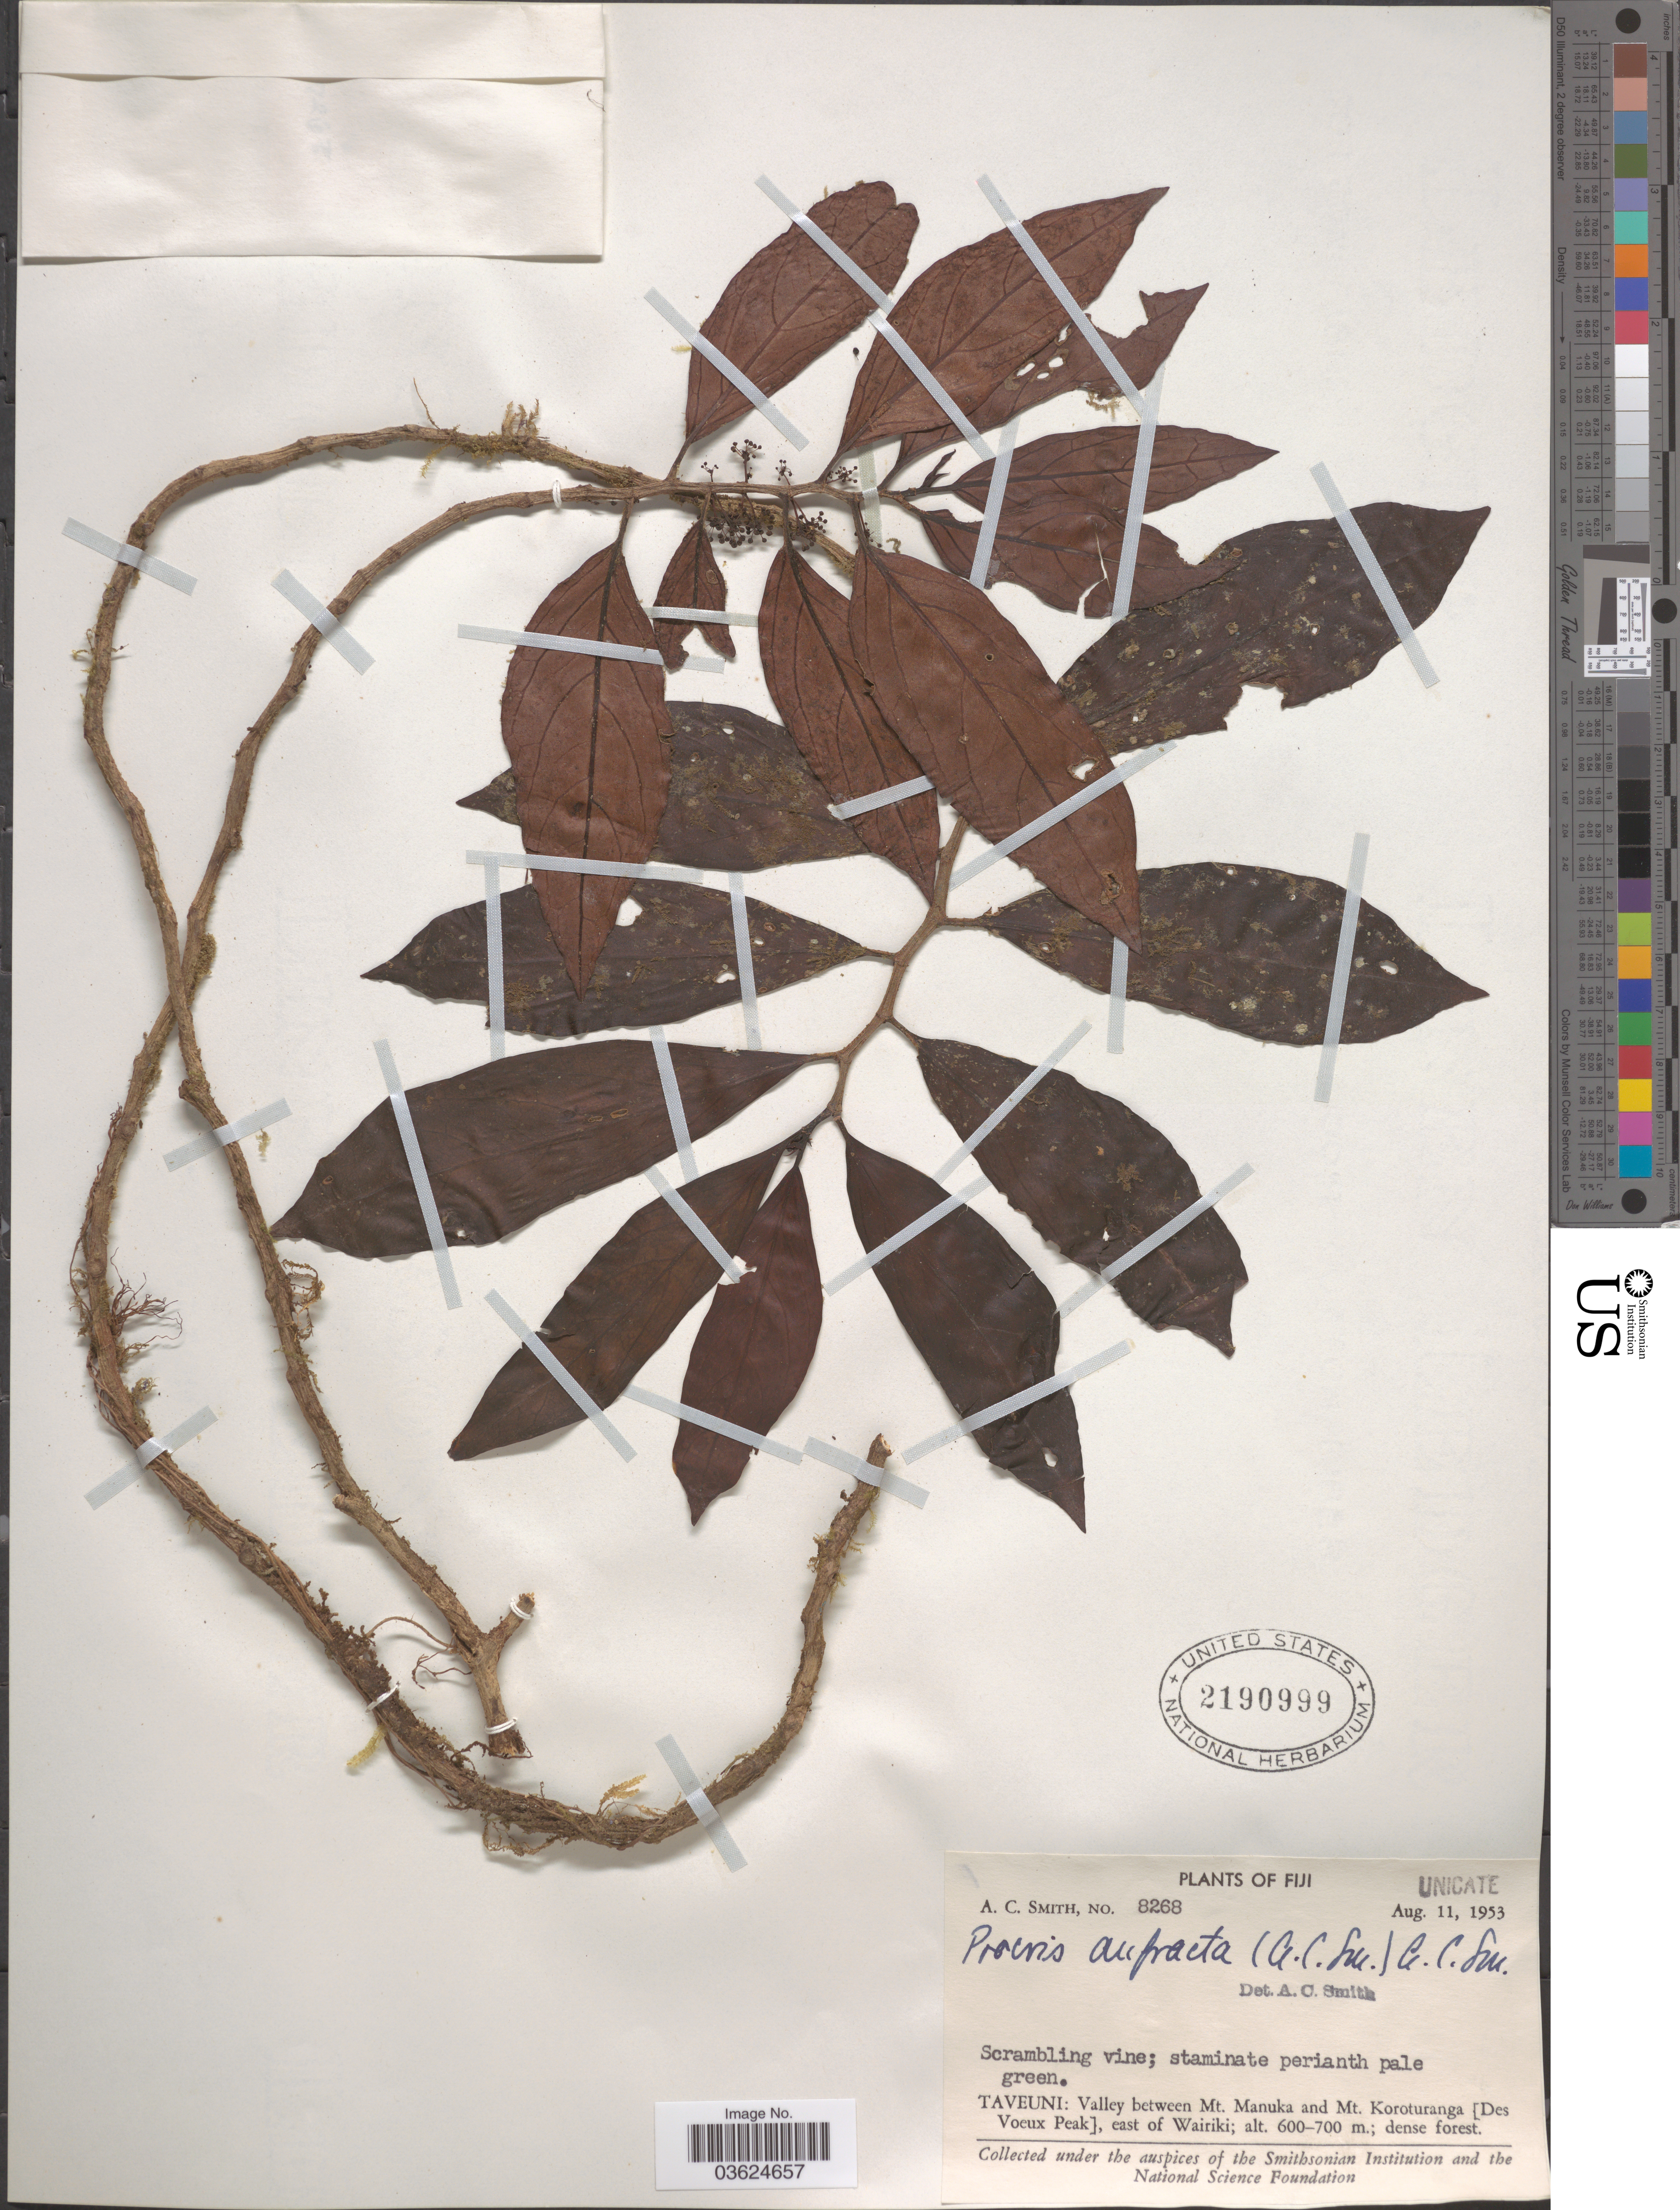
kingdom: Plantae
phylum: Tracheophyta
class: Magnoliopsida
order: Rosales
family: Urticaceae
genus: Procris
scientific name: Procris anfracta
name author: (A.C. Sm.) A.C. Sm.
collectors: A. C. Smith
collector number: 8268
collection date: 1953-08-11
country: Fiji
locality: Taveuni: Valley between Mt. Manuka and Mt. Koroturanga [Des Voeux Peak], east of Wairiki.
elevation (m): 600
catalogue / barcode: US 2190999